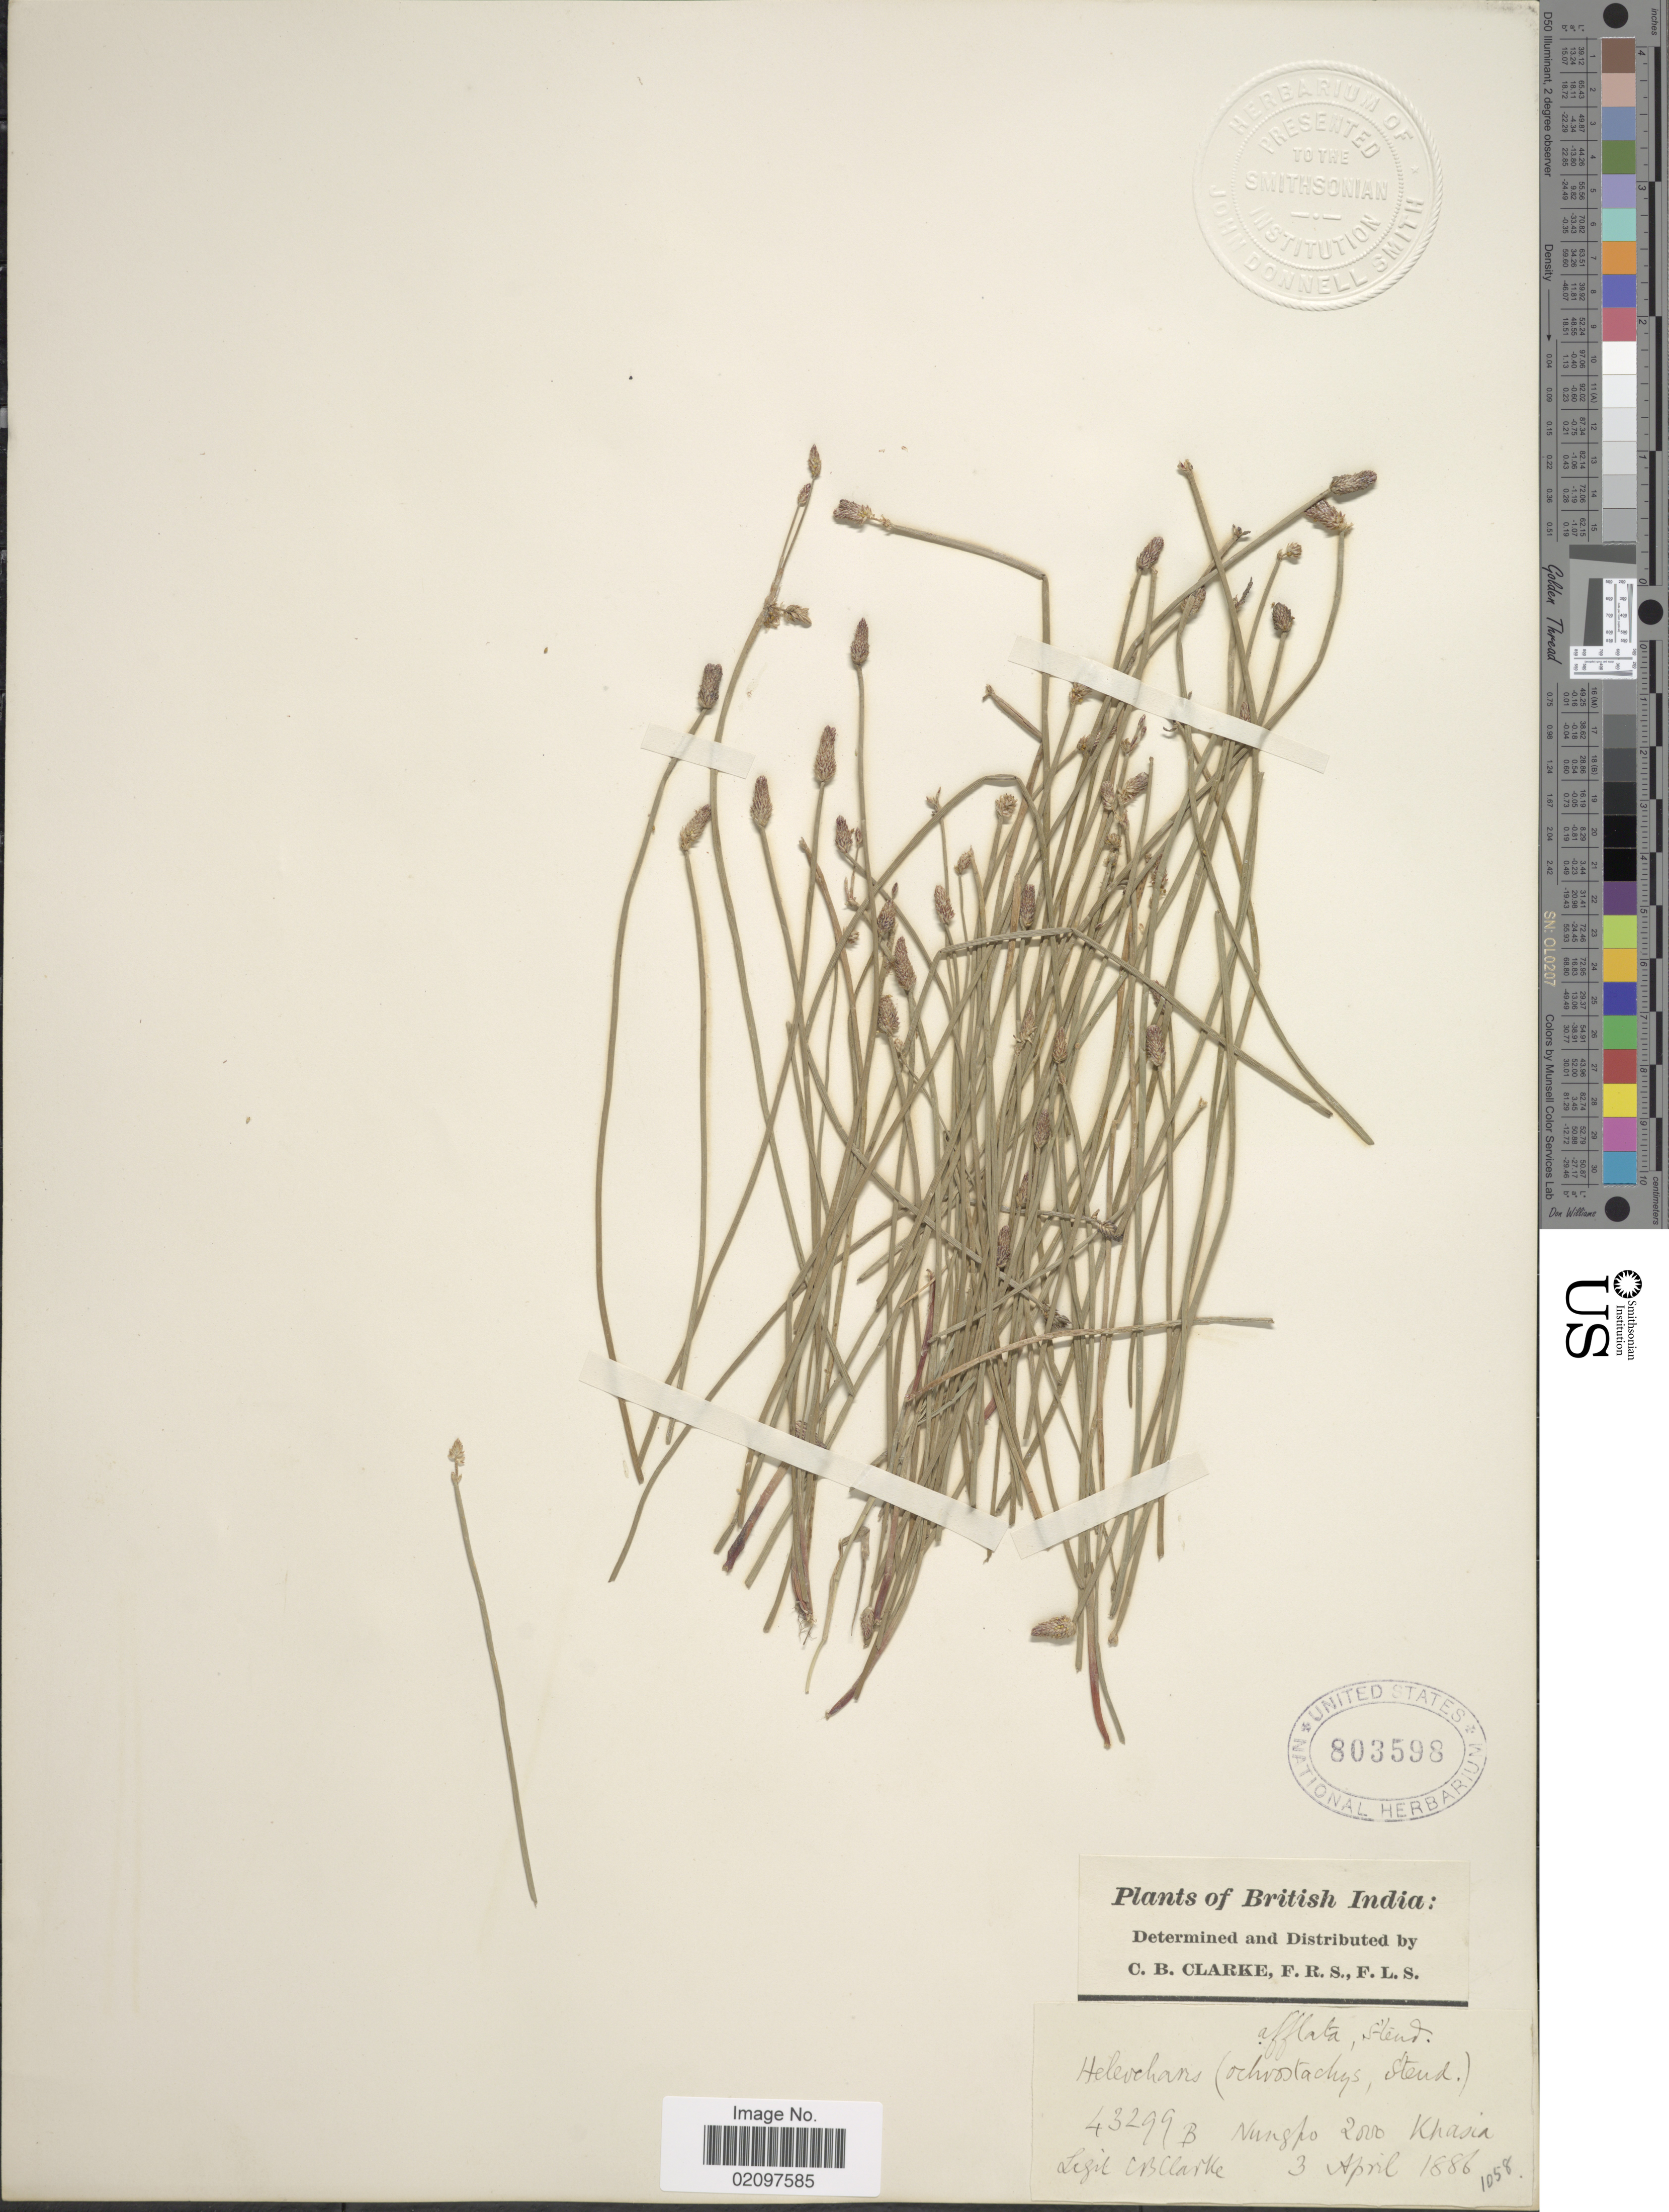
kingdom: Plantae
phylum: Tracheophyta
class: Liliopsida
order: Poales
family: Cyperaceae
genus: Eleocharis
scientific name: Eleocharis congesta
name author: D. Don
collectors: C. B. Clarke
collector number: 43299B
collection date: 1886-04-03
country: India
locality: British India, Nungpo, Khasia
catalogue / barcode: US 803598